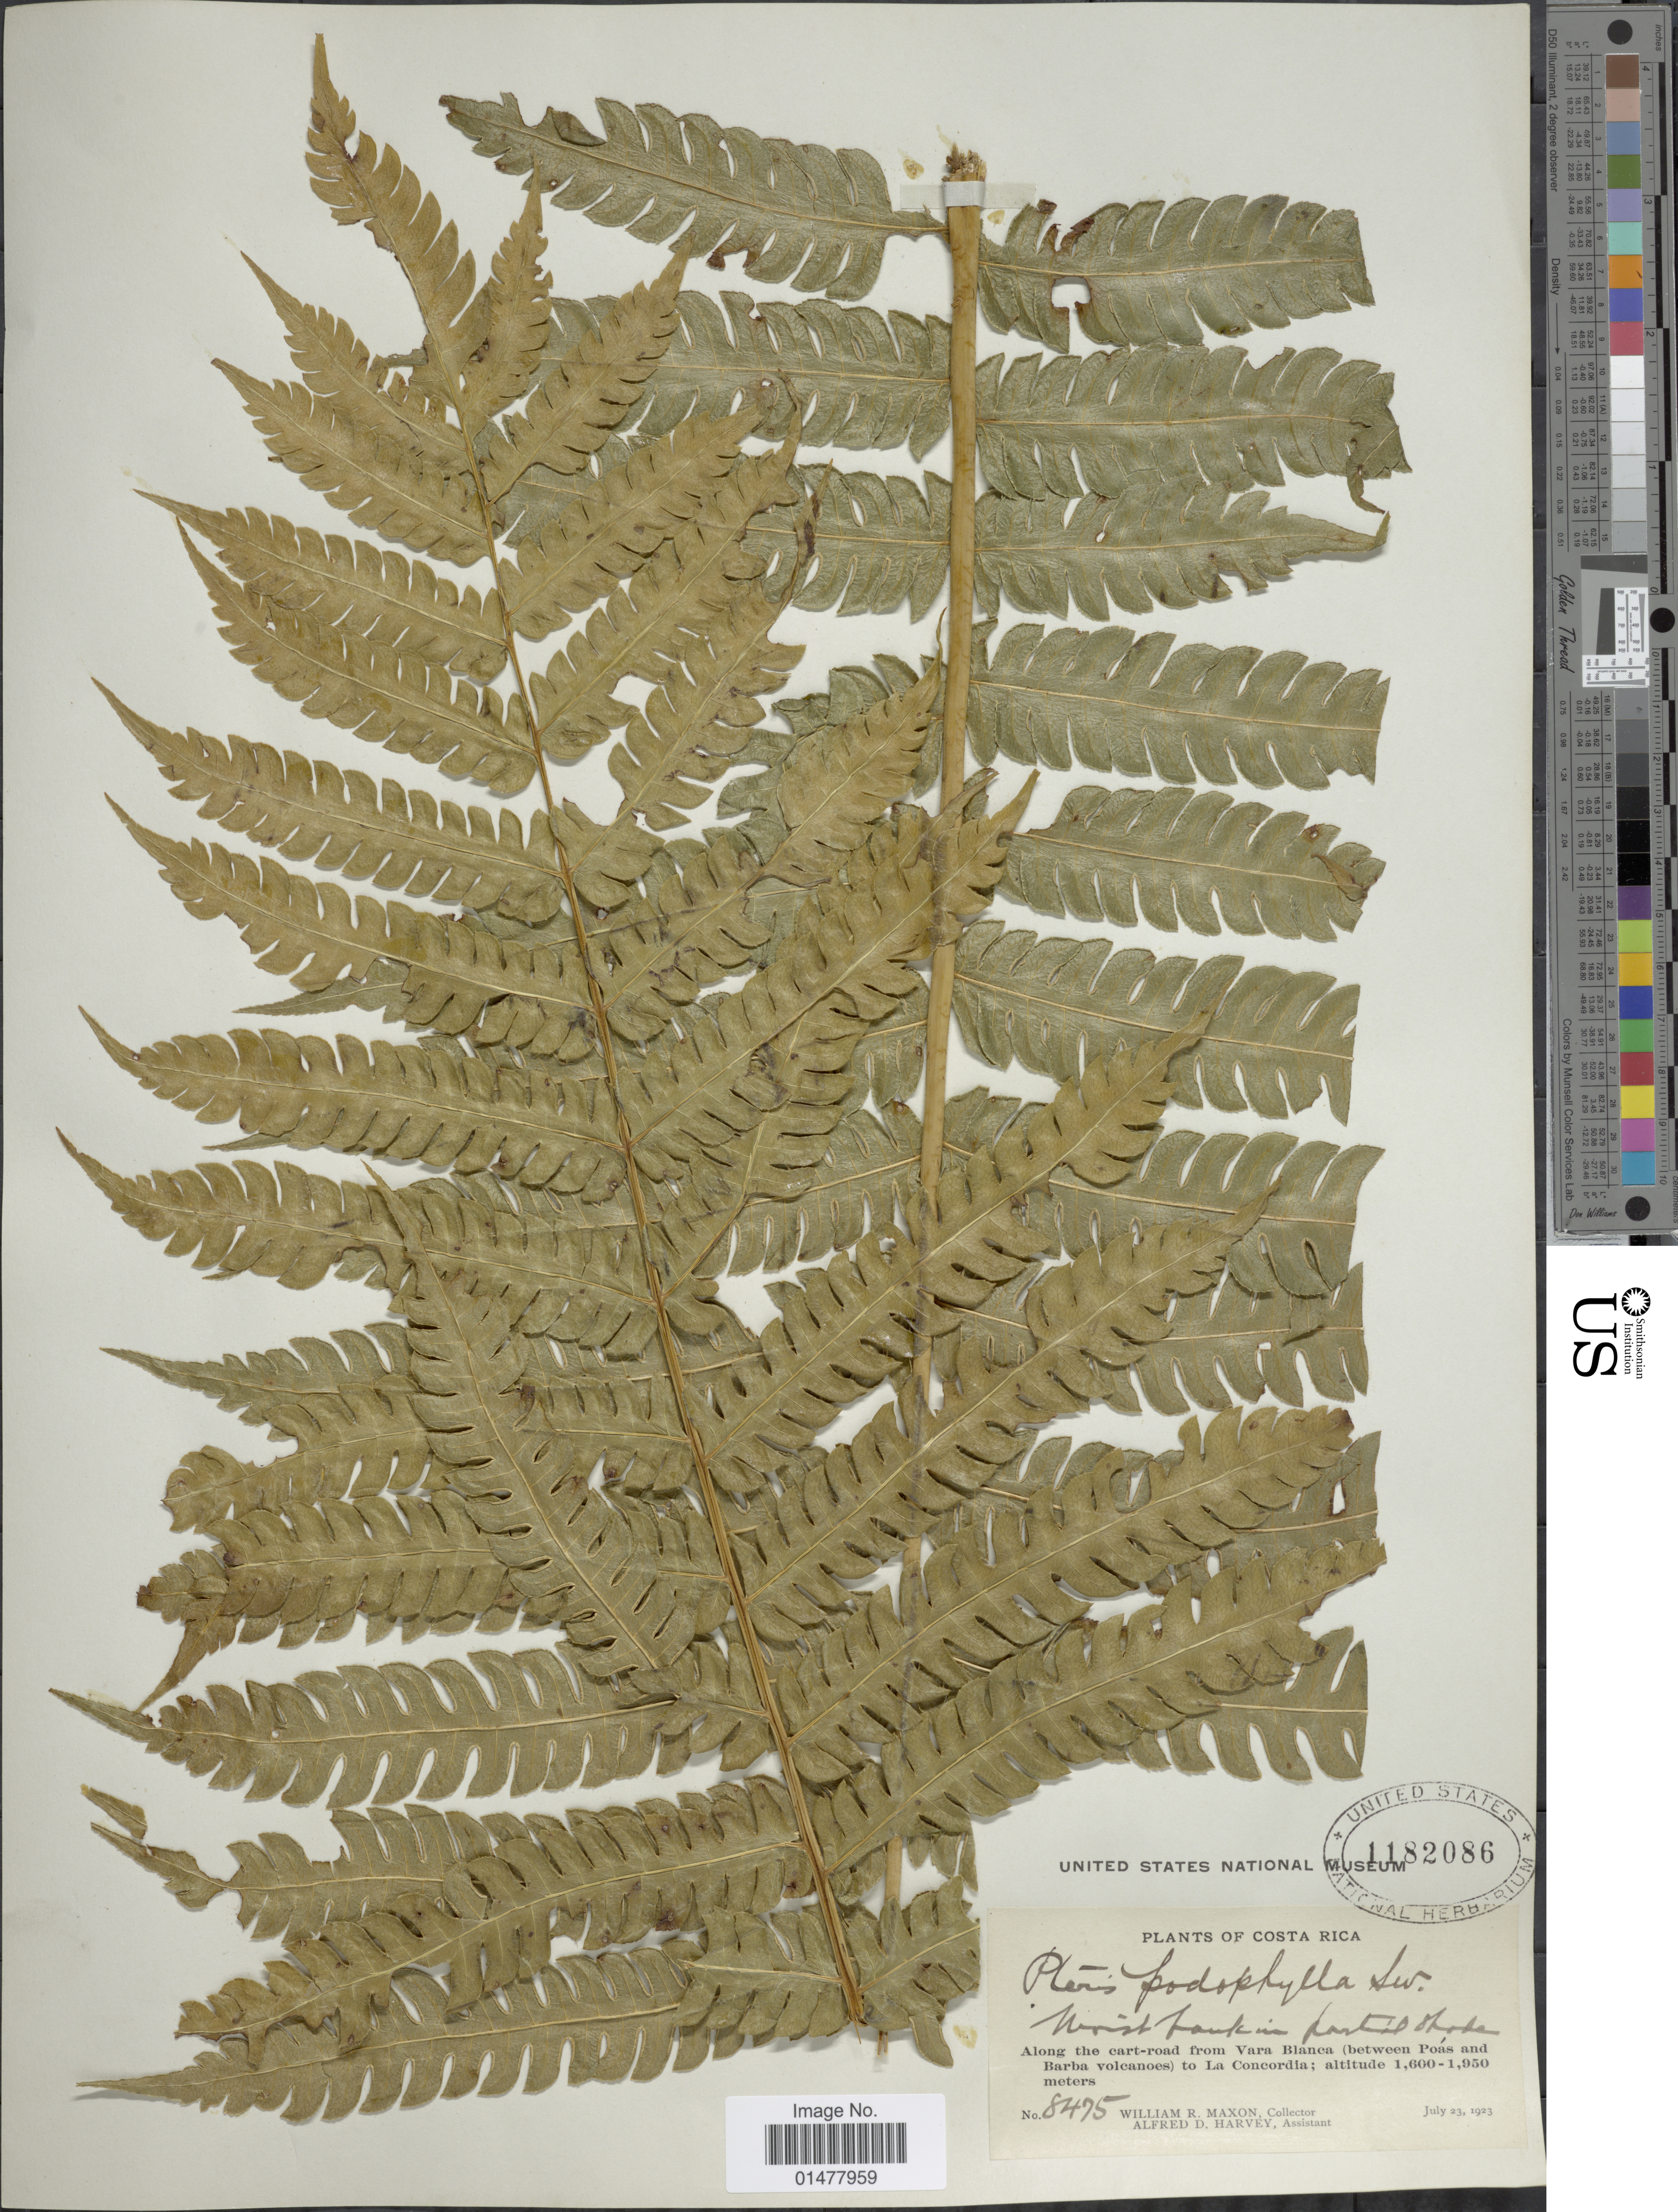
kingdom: Plantae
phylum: Tracheophyta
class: Polypodiopsida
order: Polypodiales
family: Pteridaceae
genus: Pteris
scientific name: Pteris podophylla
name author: Sw.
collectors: W. R. Maxon & A. D. Harvey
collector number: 8475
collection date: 1923-07-23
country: Costa Rica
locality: Along the cart-road from Vara Blanca(between Poas and Barba volcanoes) to la Concordia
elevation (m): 1600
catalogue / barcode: US 1182086